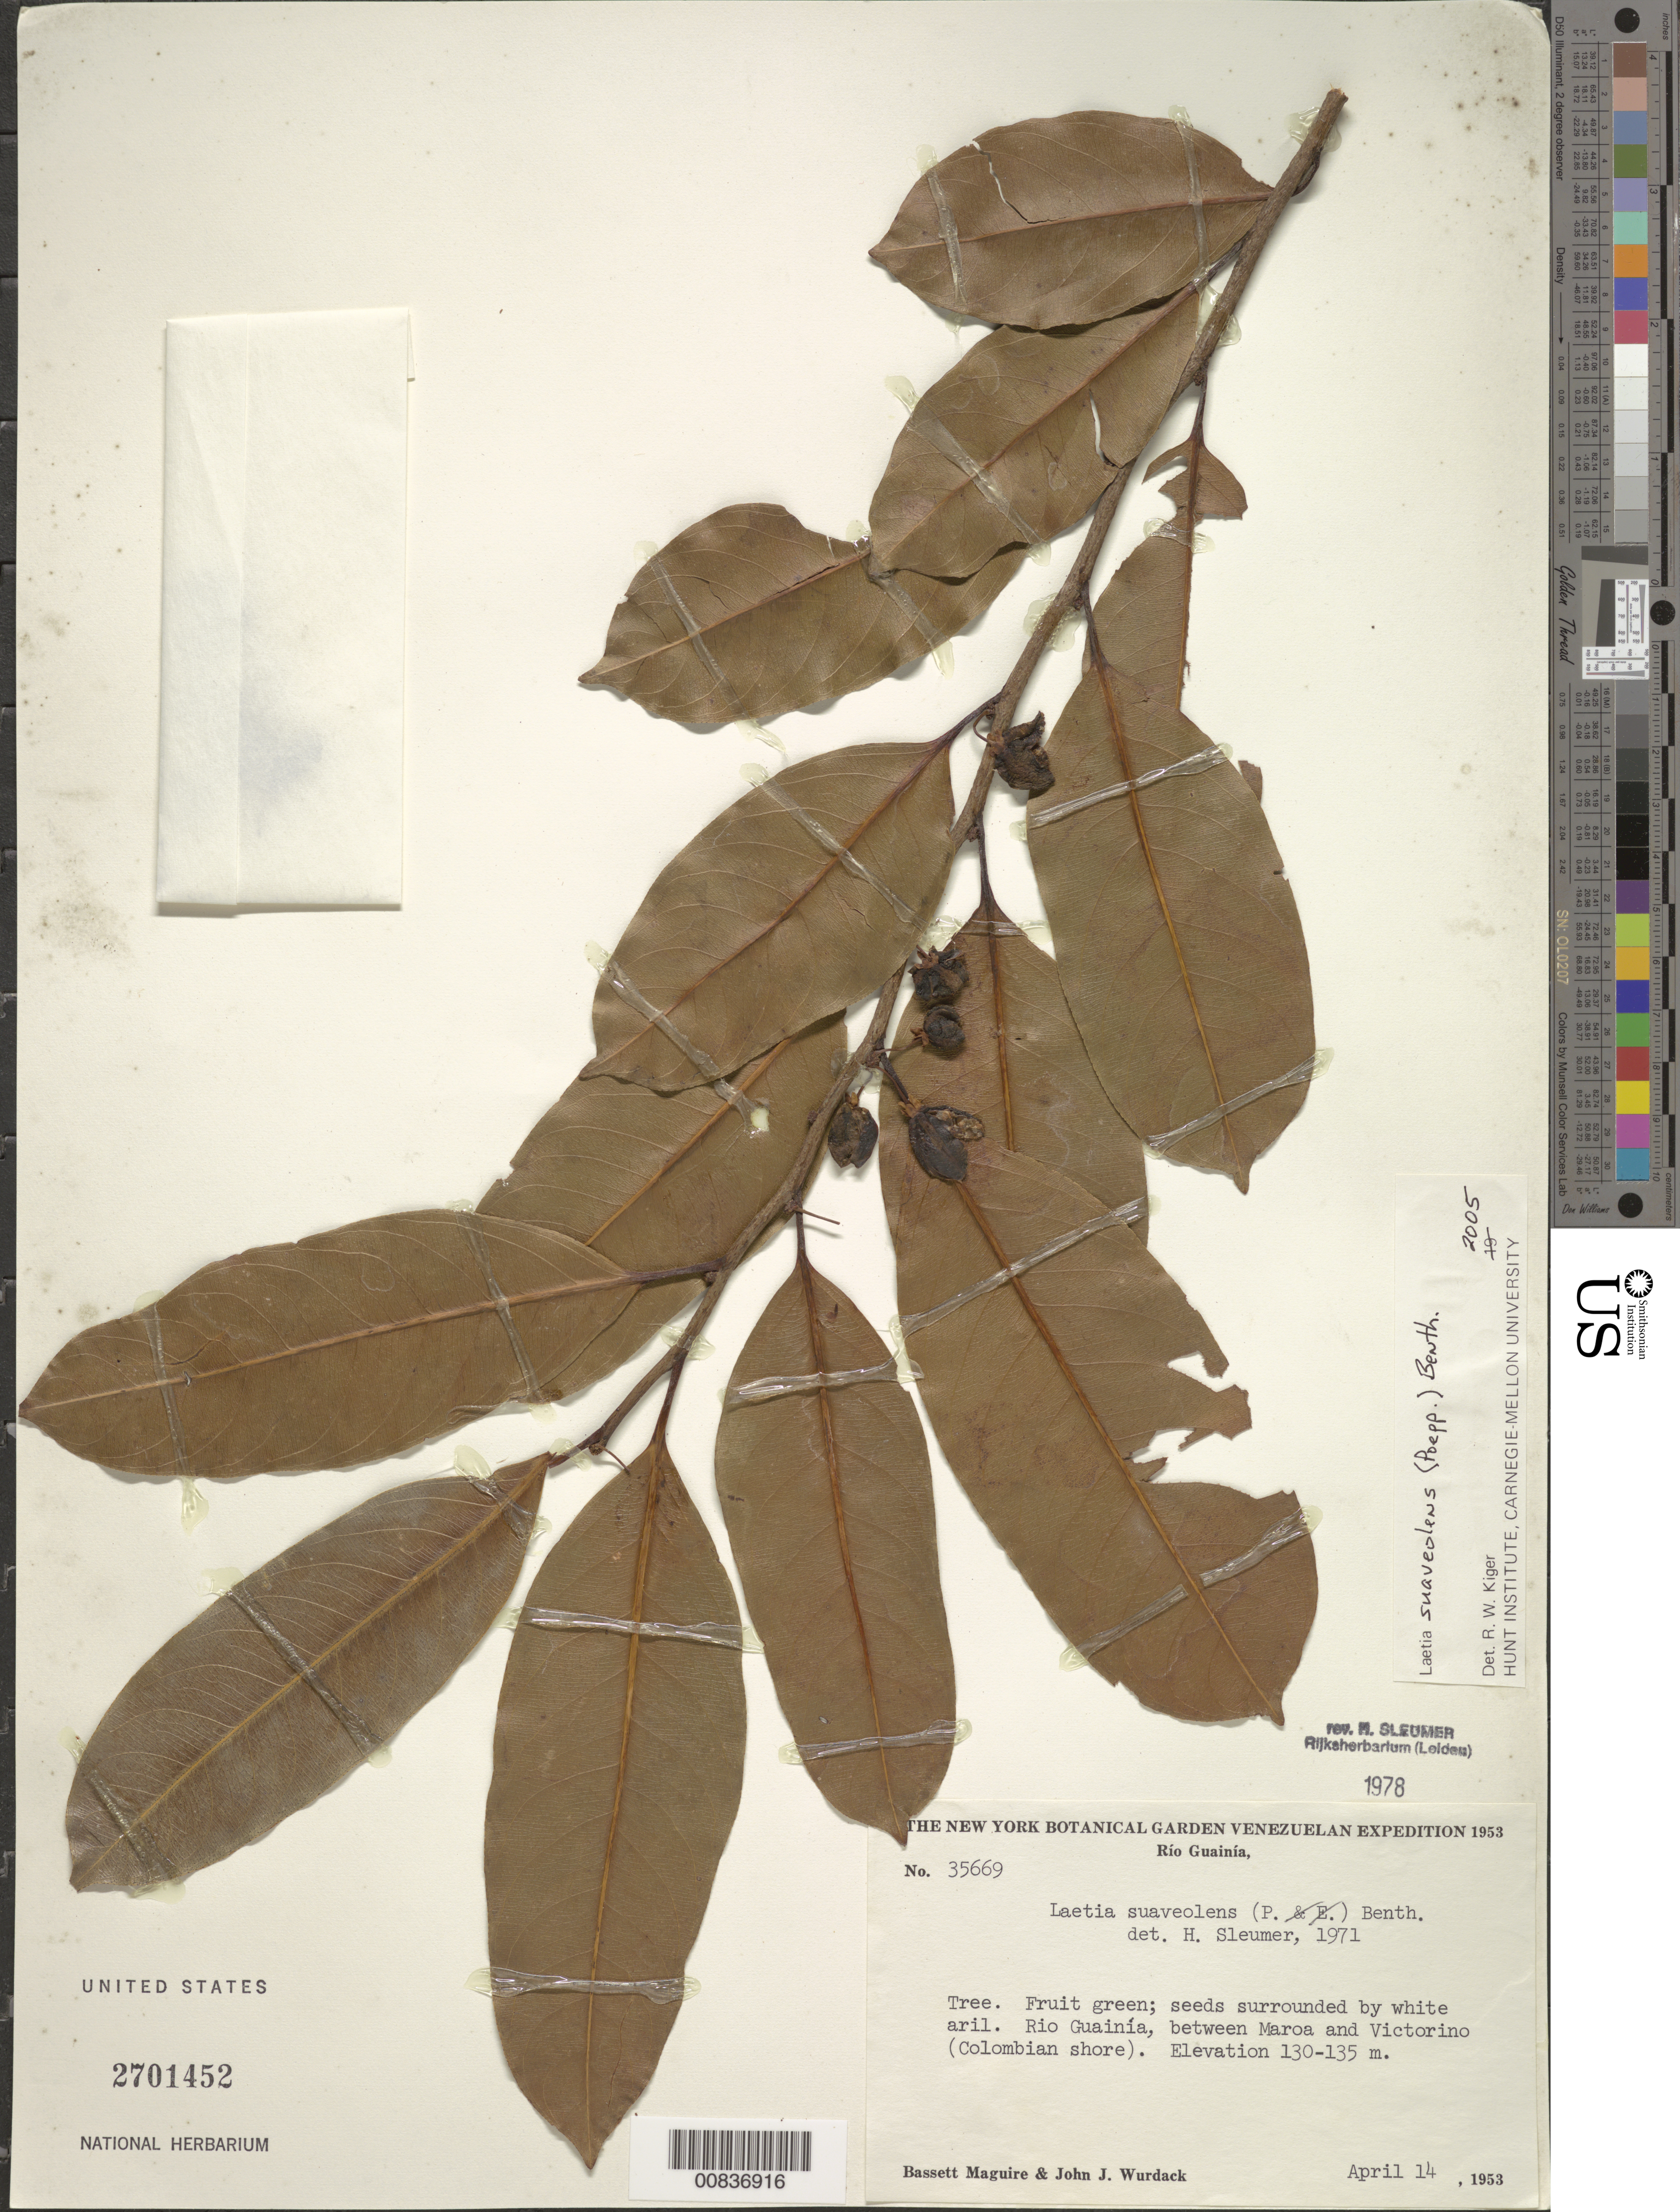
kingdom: Plantae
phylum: Tracheophyta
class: Magnoliopsida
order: Malpighiales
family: Salicaceae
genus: Laetia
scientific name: Laetia suaveolens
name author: (Poepp.) Benth.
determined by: Kiger, R. W.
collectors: B. Maguire & J. J. Wurdack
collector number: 35669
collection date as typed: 14-Apr-53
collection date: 1953-04-14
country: Venezuela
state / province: Amazonas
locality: Río Guainía, between Maroa and Victorino (Colombian shore)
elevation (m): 130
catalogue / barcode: US 2701452